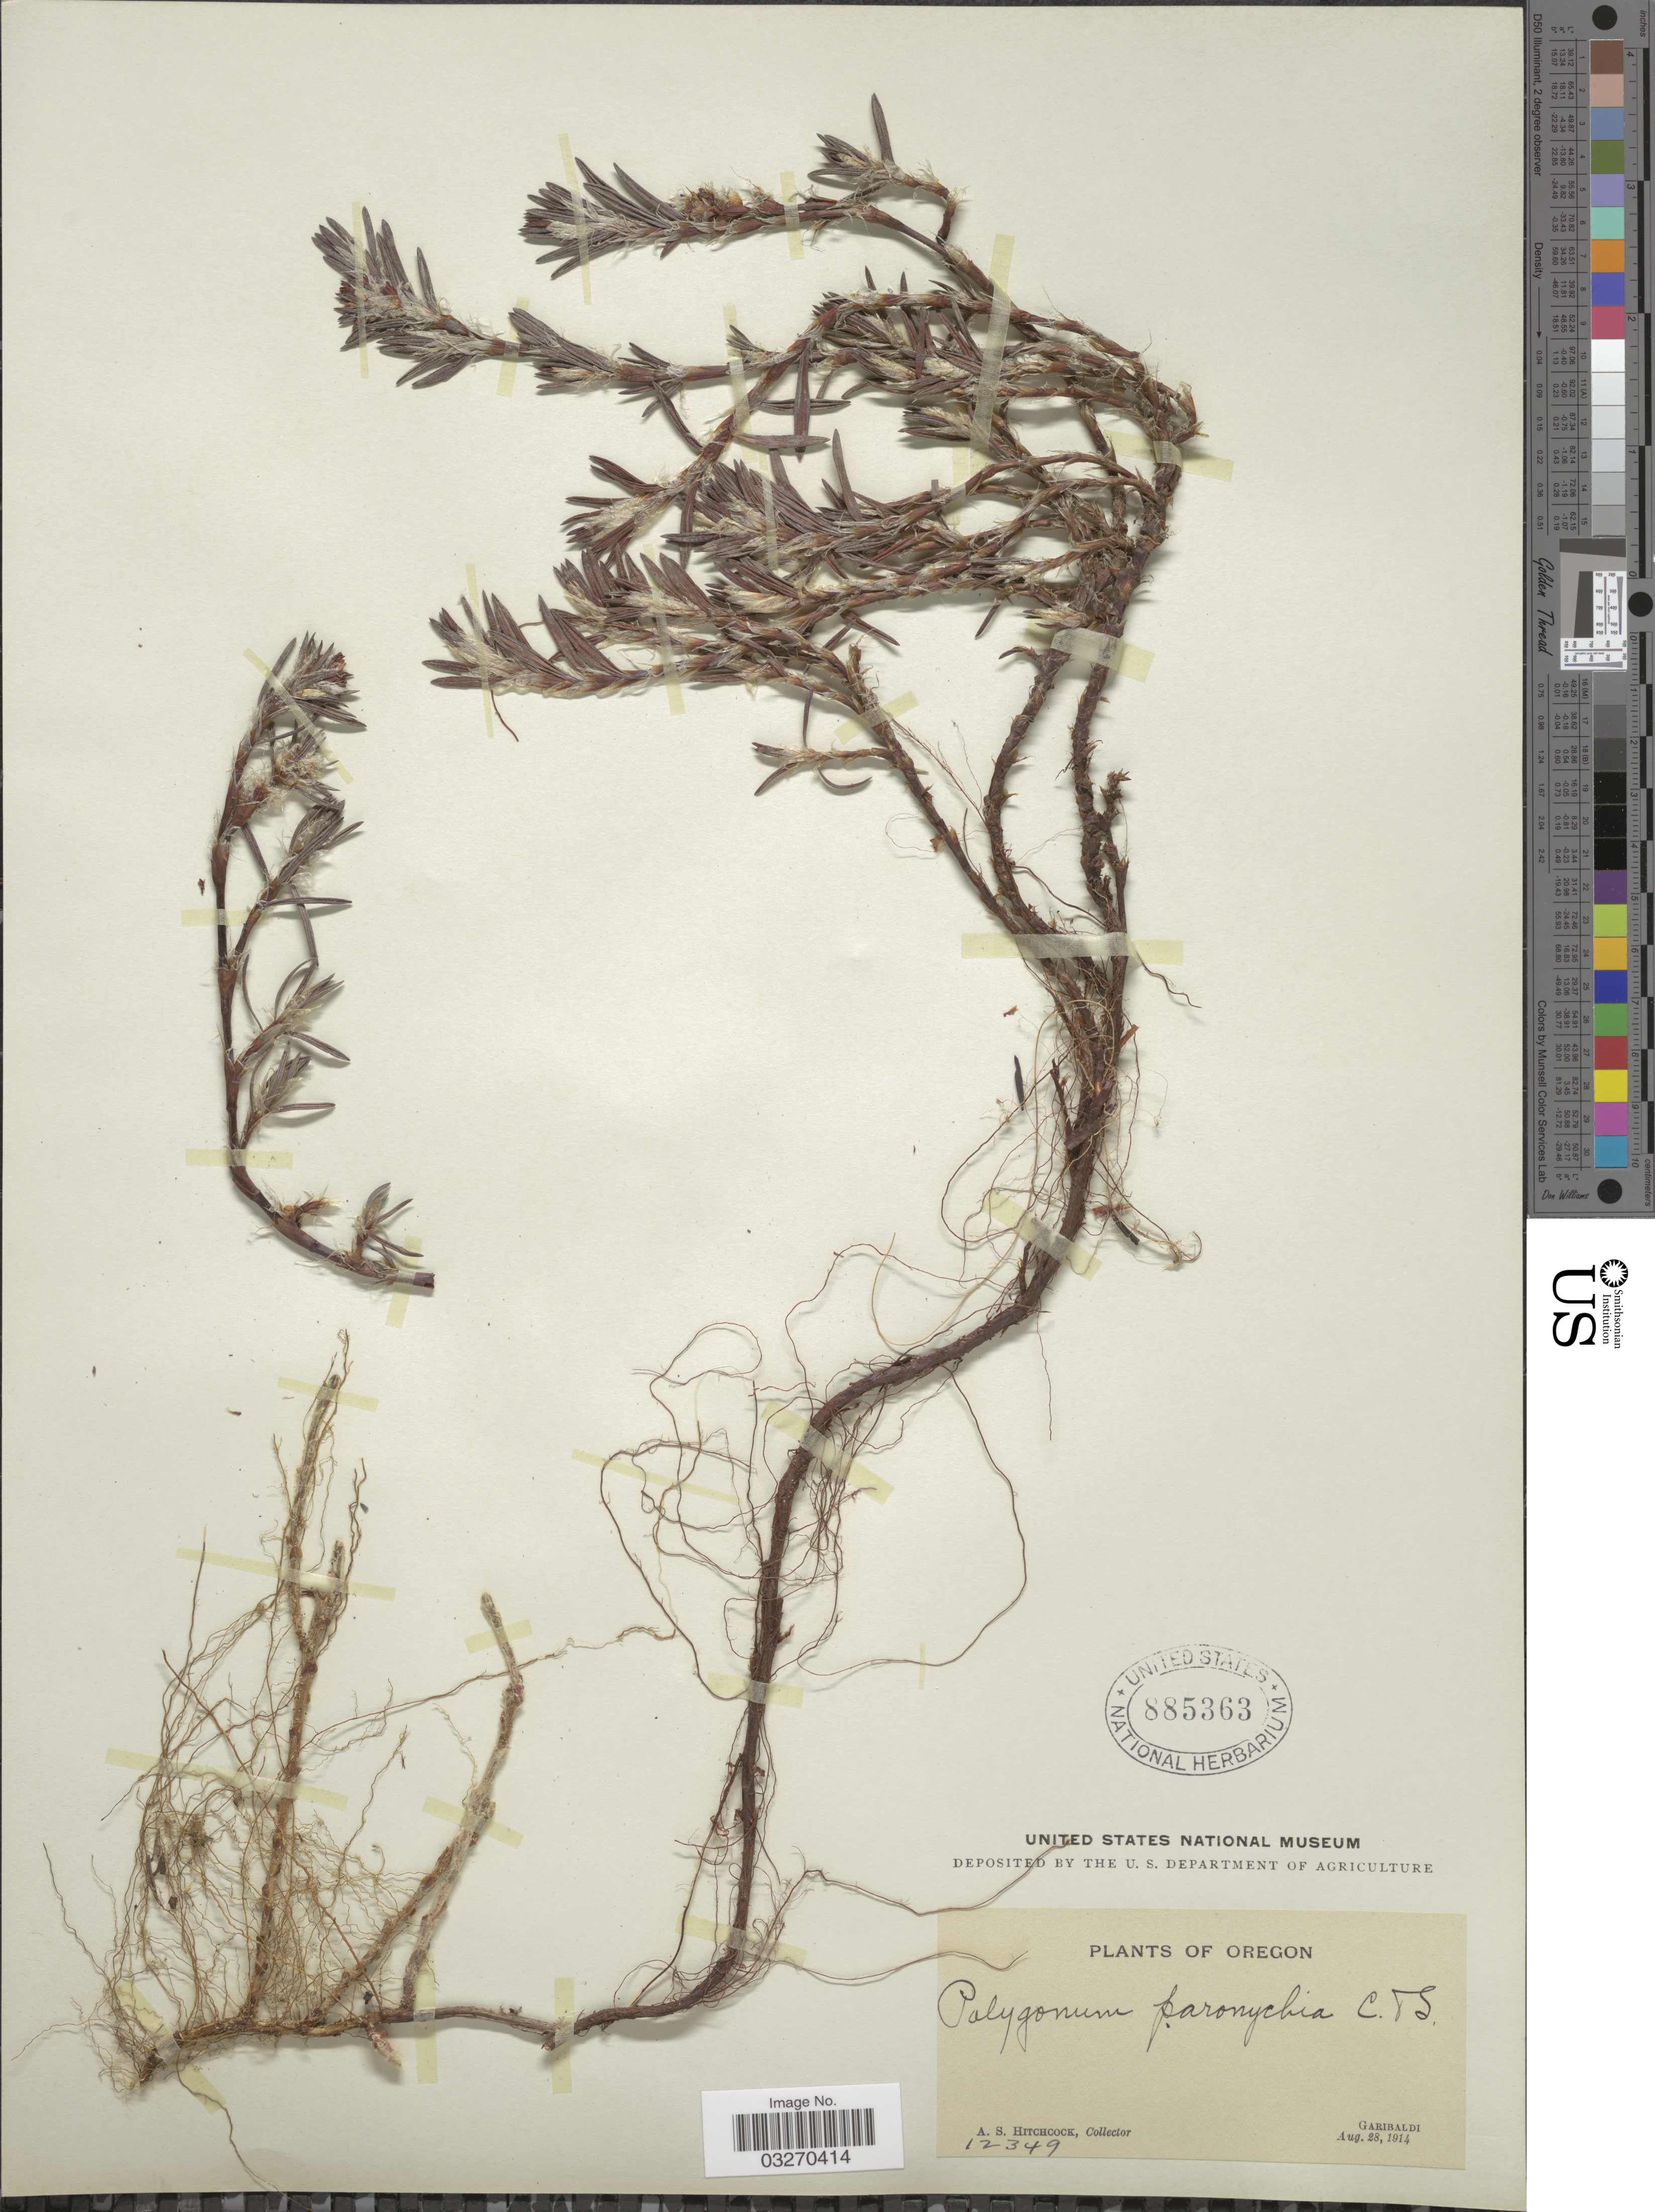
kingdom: Plantae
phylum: Tracheophyta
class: Magnoliopsida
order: Caryophyllales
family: Polygonaceae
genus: Polygonum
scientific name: Polygonum paronychia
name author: Cham. & Schltdl.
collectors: A. S. Hitchcock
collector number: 12349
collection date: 1914-08-28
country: United States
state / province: Oregon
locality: Garibaldi.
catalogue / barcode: US 885363